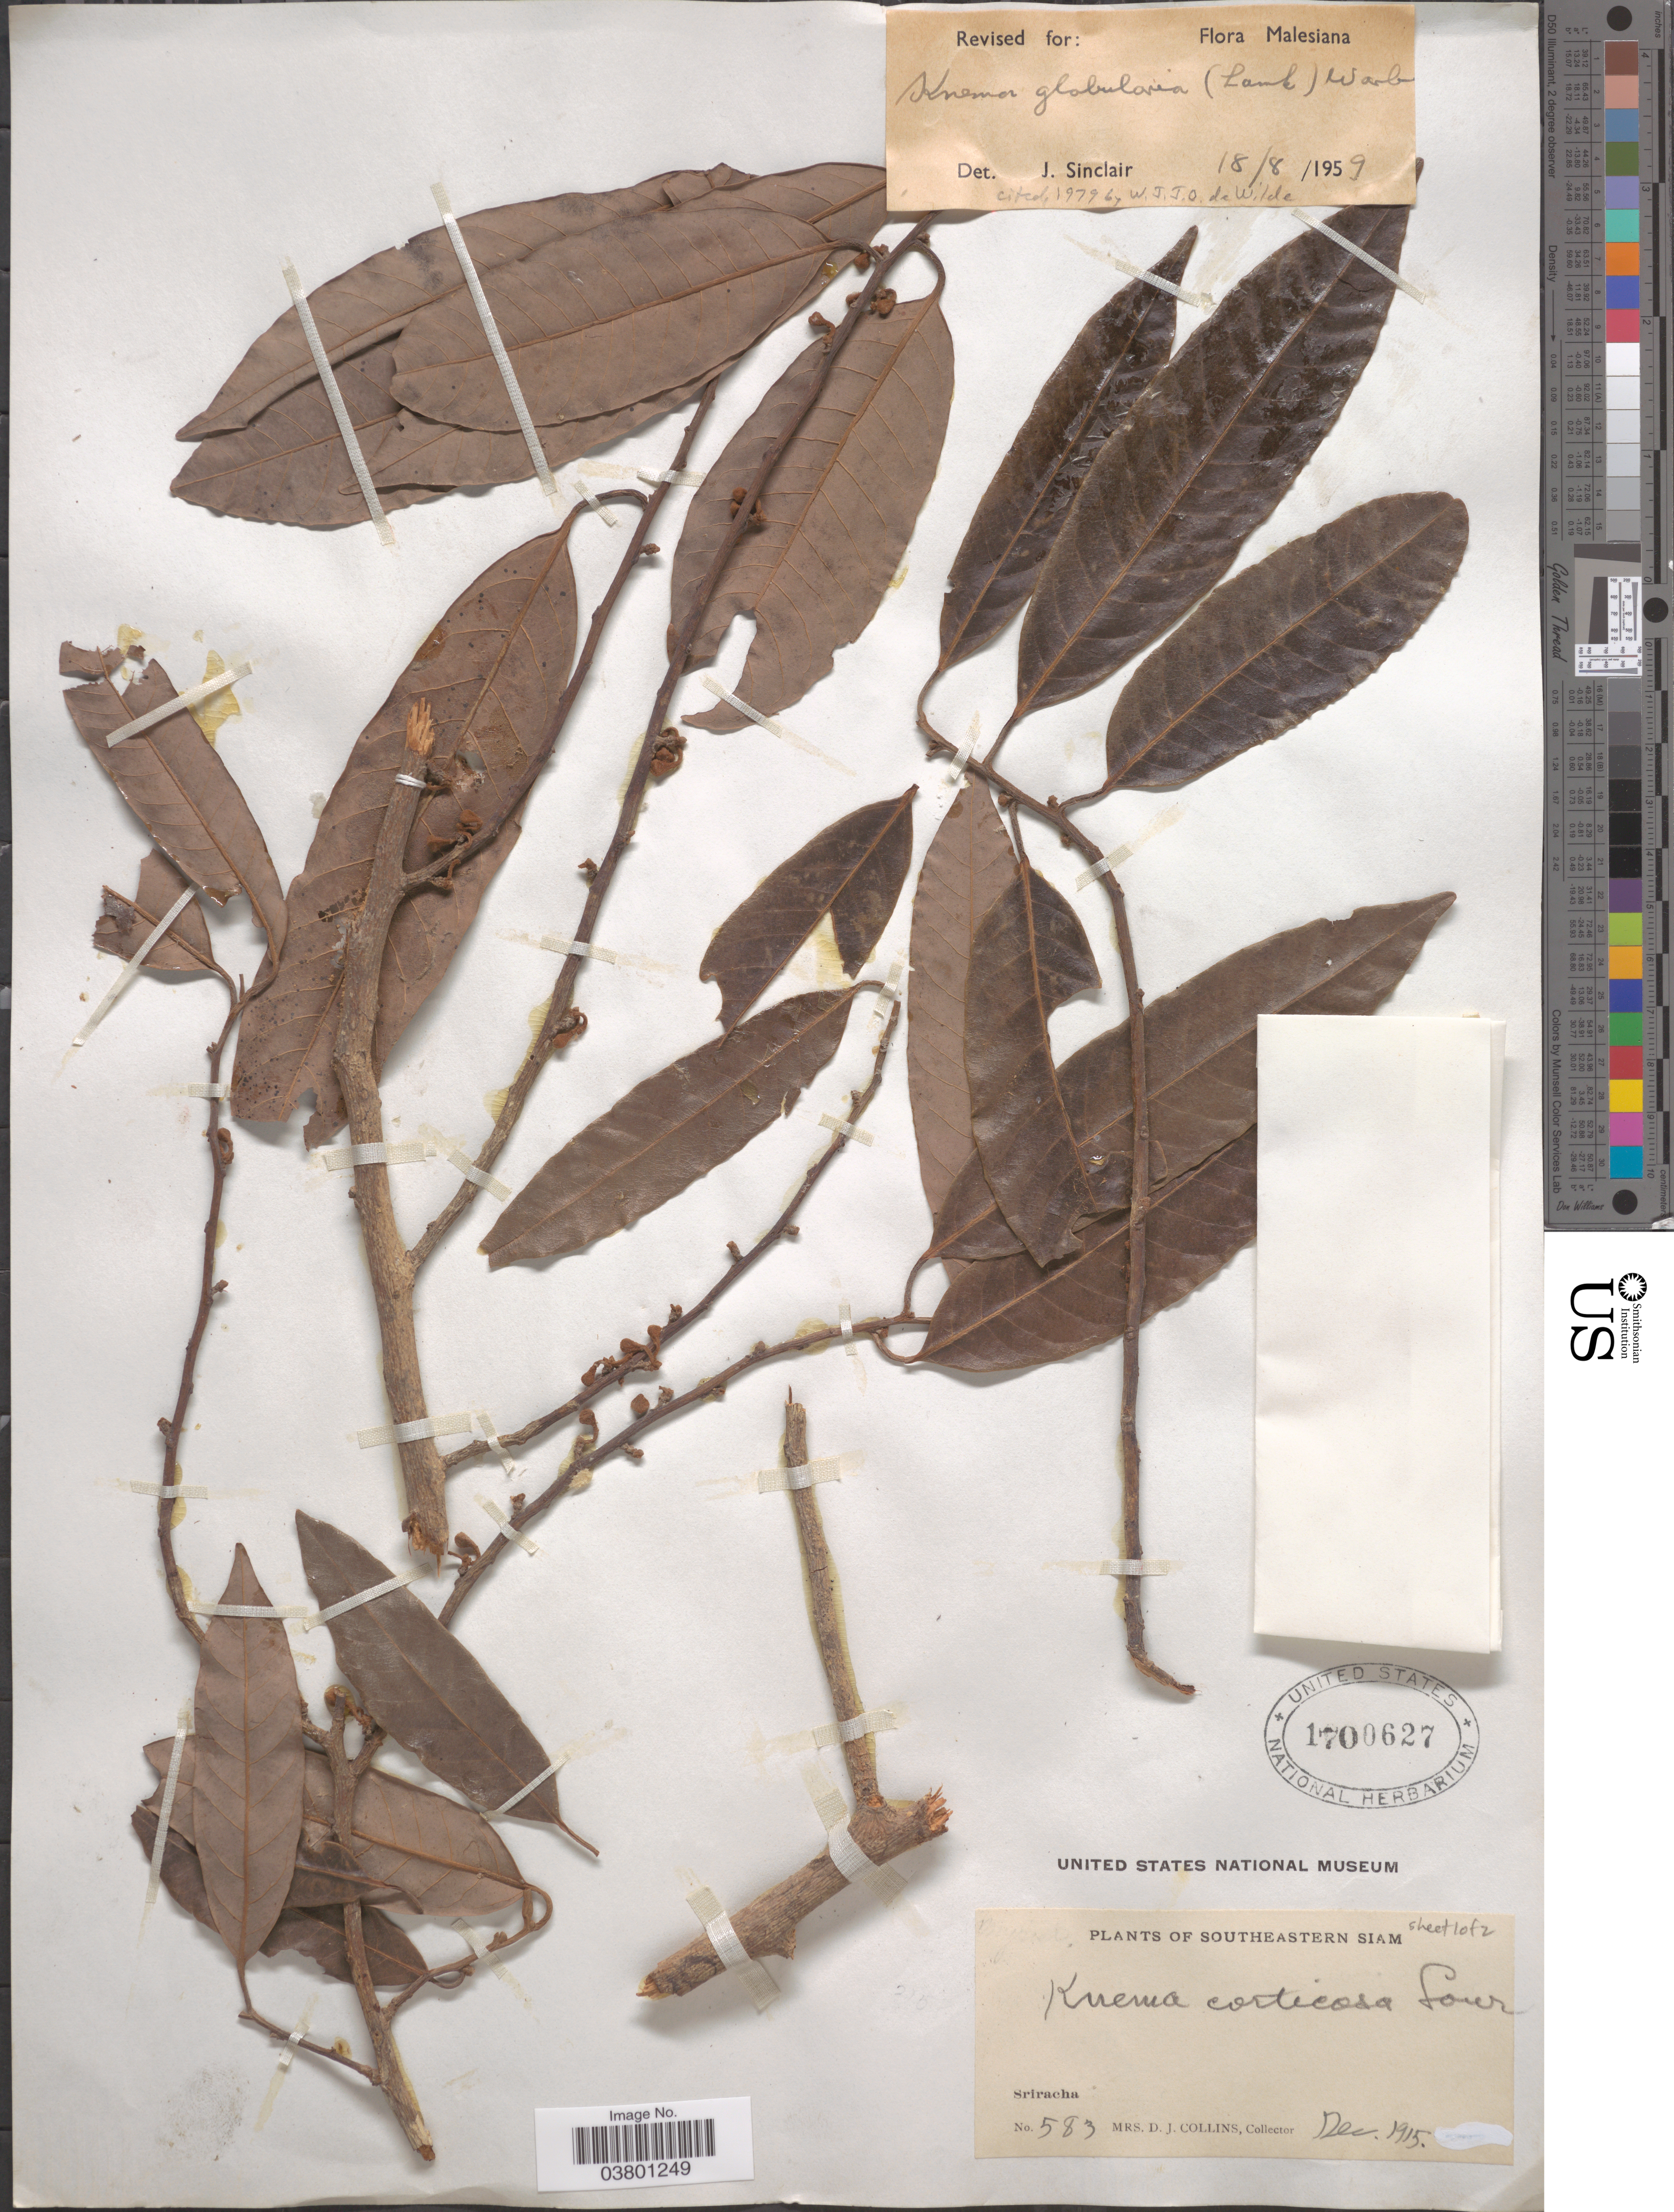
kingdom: Plantae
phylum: Tracheophyta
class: Magnoliopsida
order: Magnoliales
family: Myristicaceae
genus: Knema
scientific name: Knema globularia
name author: (Lam.) Warb.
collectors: Mrs. D. J. Collins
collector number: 583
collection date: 1915-12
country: Thailand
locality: Southeastern Siam. Sriracha.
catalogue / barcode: US 1700627